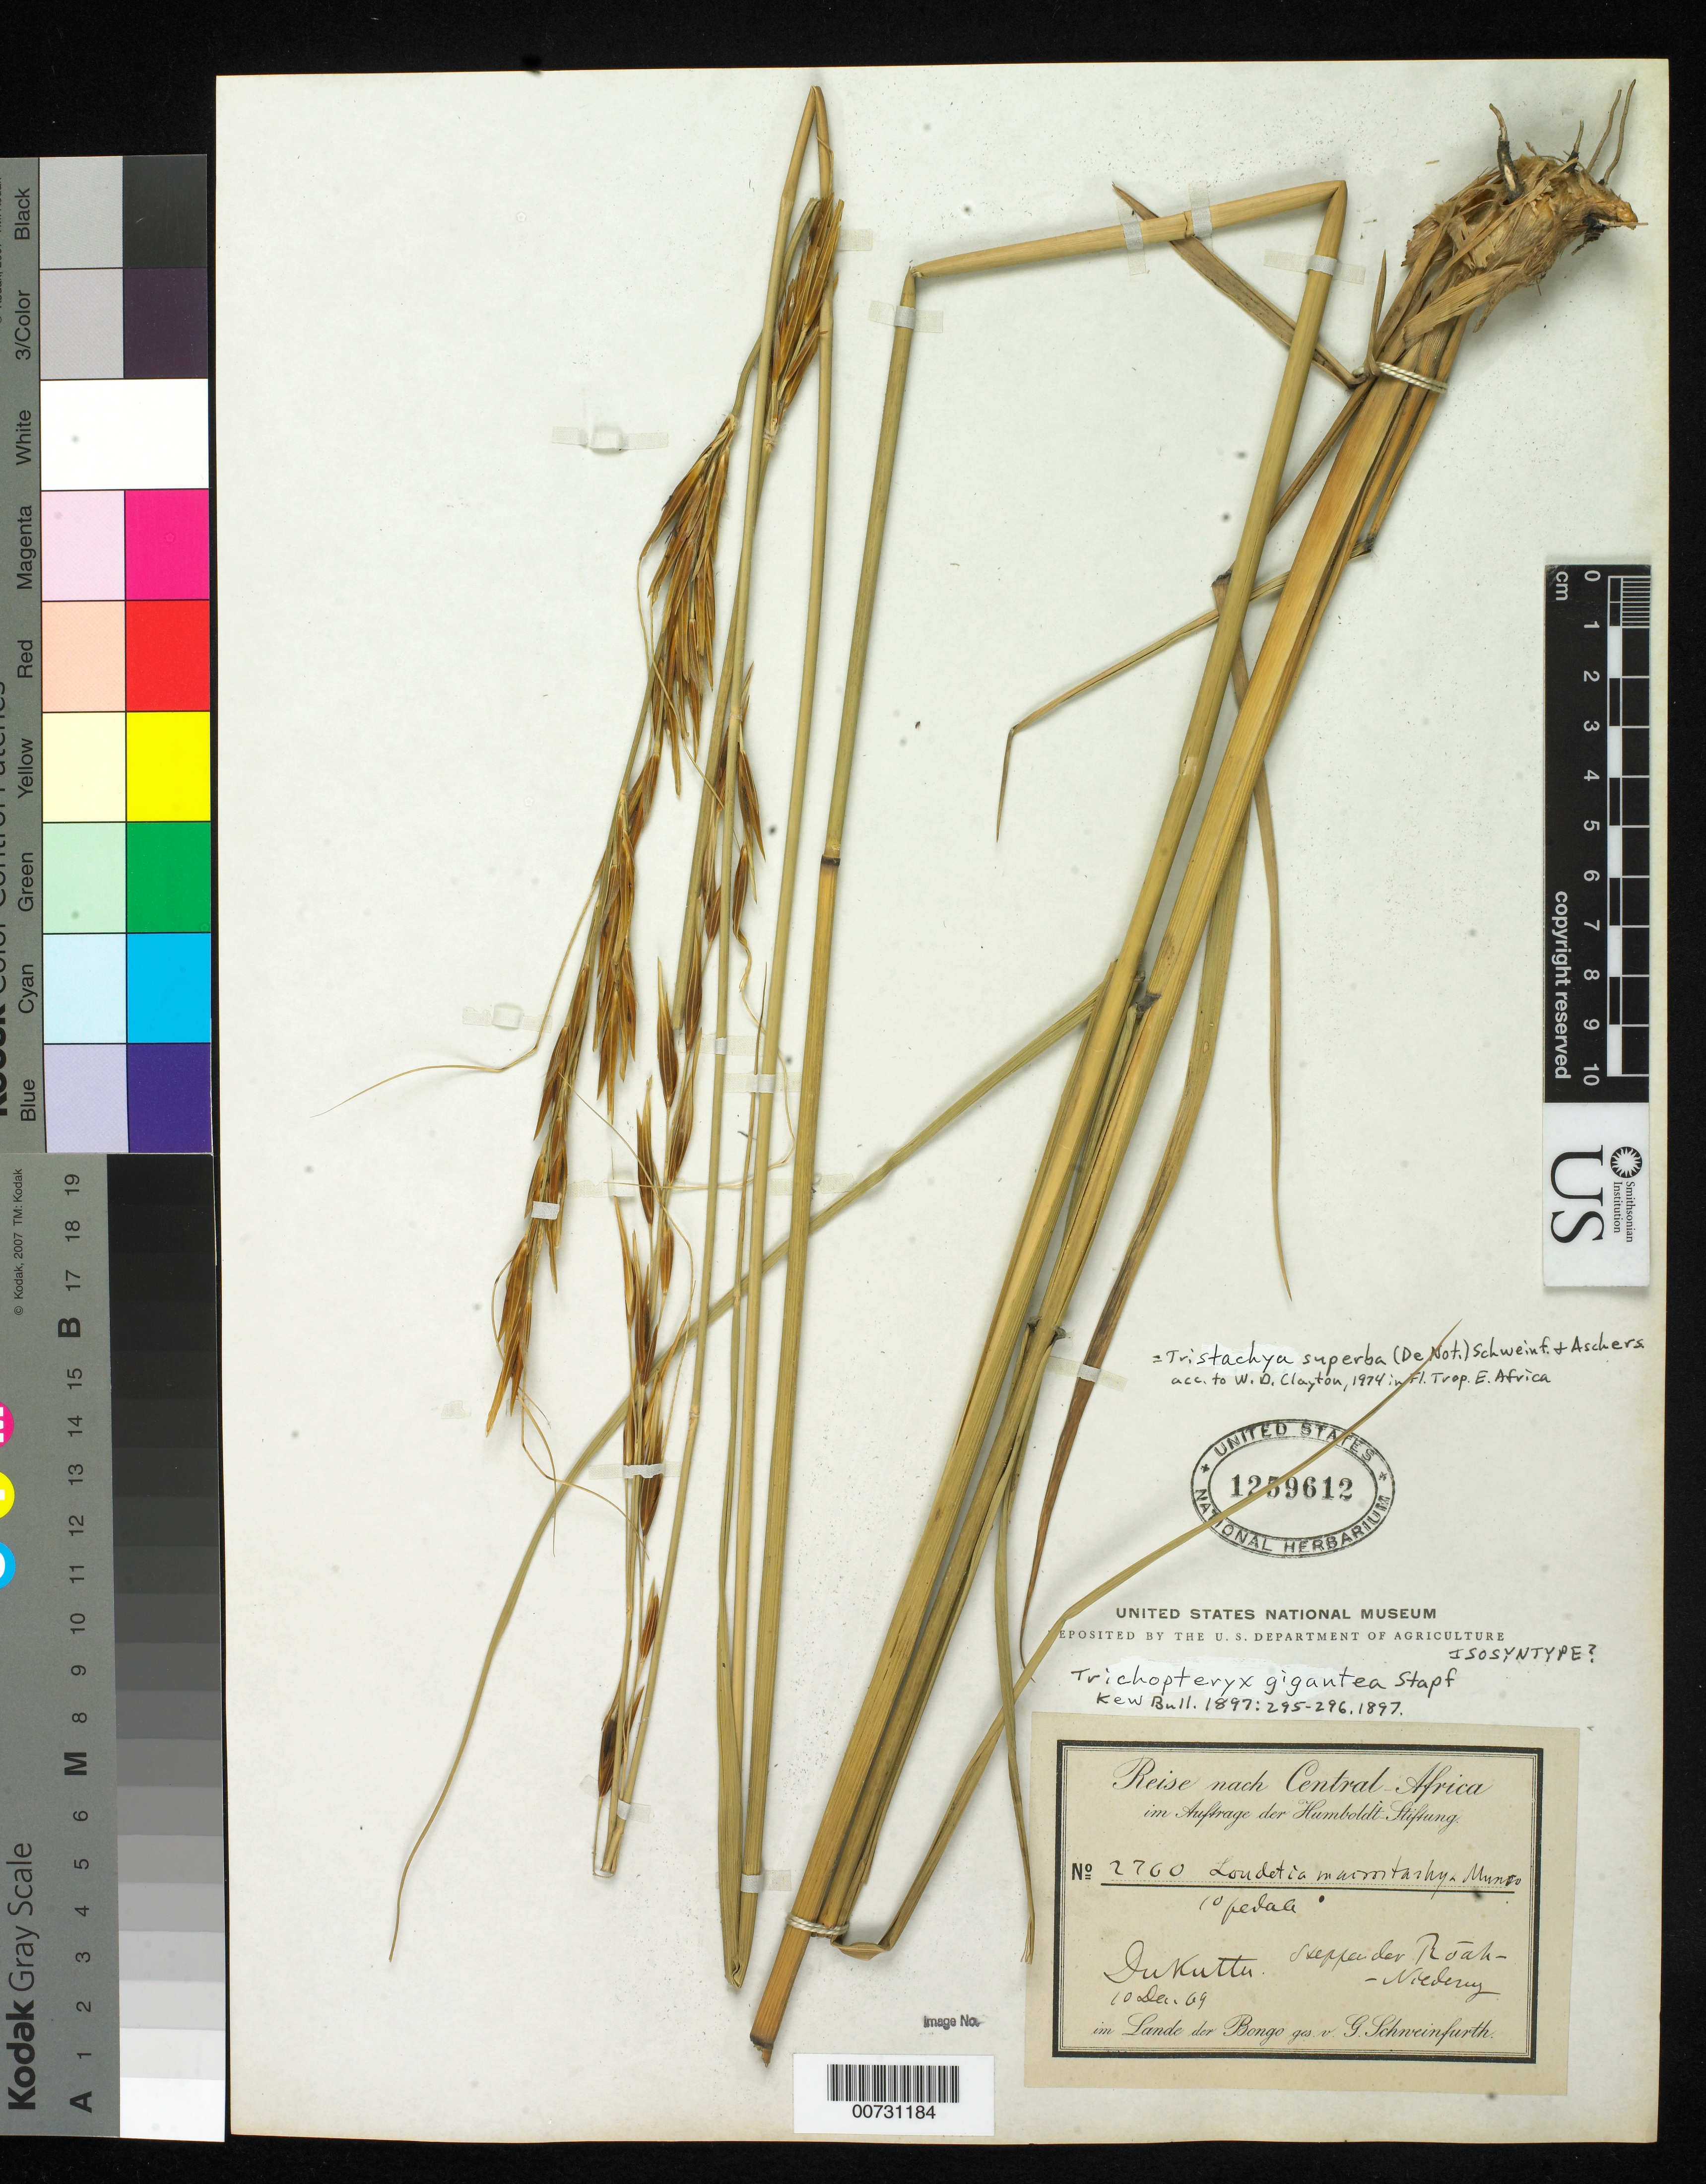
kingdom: Plantae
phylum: Tracheophyta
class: Liliopsida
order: Poales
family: Poaceae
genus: Trichopteryx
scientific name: Trichopteryx gigantea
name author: Stapf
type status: Possible Isosyntype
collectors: G. A. Schweinfurth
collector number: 2760 or 2260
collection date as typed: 10 Dec 1869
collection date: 1869-12-10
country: Sudan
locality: Im Lande der Bongo. Dukuttu, Steppen der Roah-Niedery. [protologue: "Bongo land, Doluthe by the Roah"]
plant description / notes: Cited (as Schweinfurth 2260) 1974 by W.D. Clayton in Fl. Trop. E. Africa.; Collection number (handwritten) looks like "2760", cited in protologue and Fl. Trop. E. Africa as "2260". According to Tropicos type is "Schweinfurth 2760 [cited as 2260]"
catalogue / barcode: US 1259612